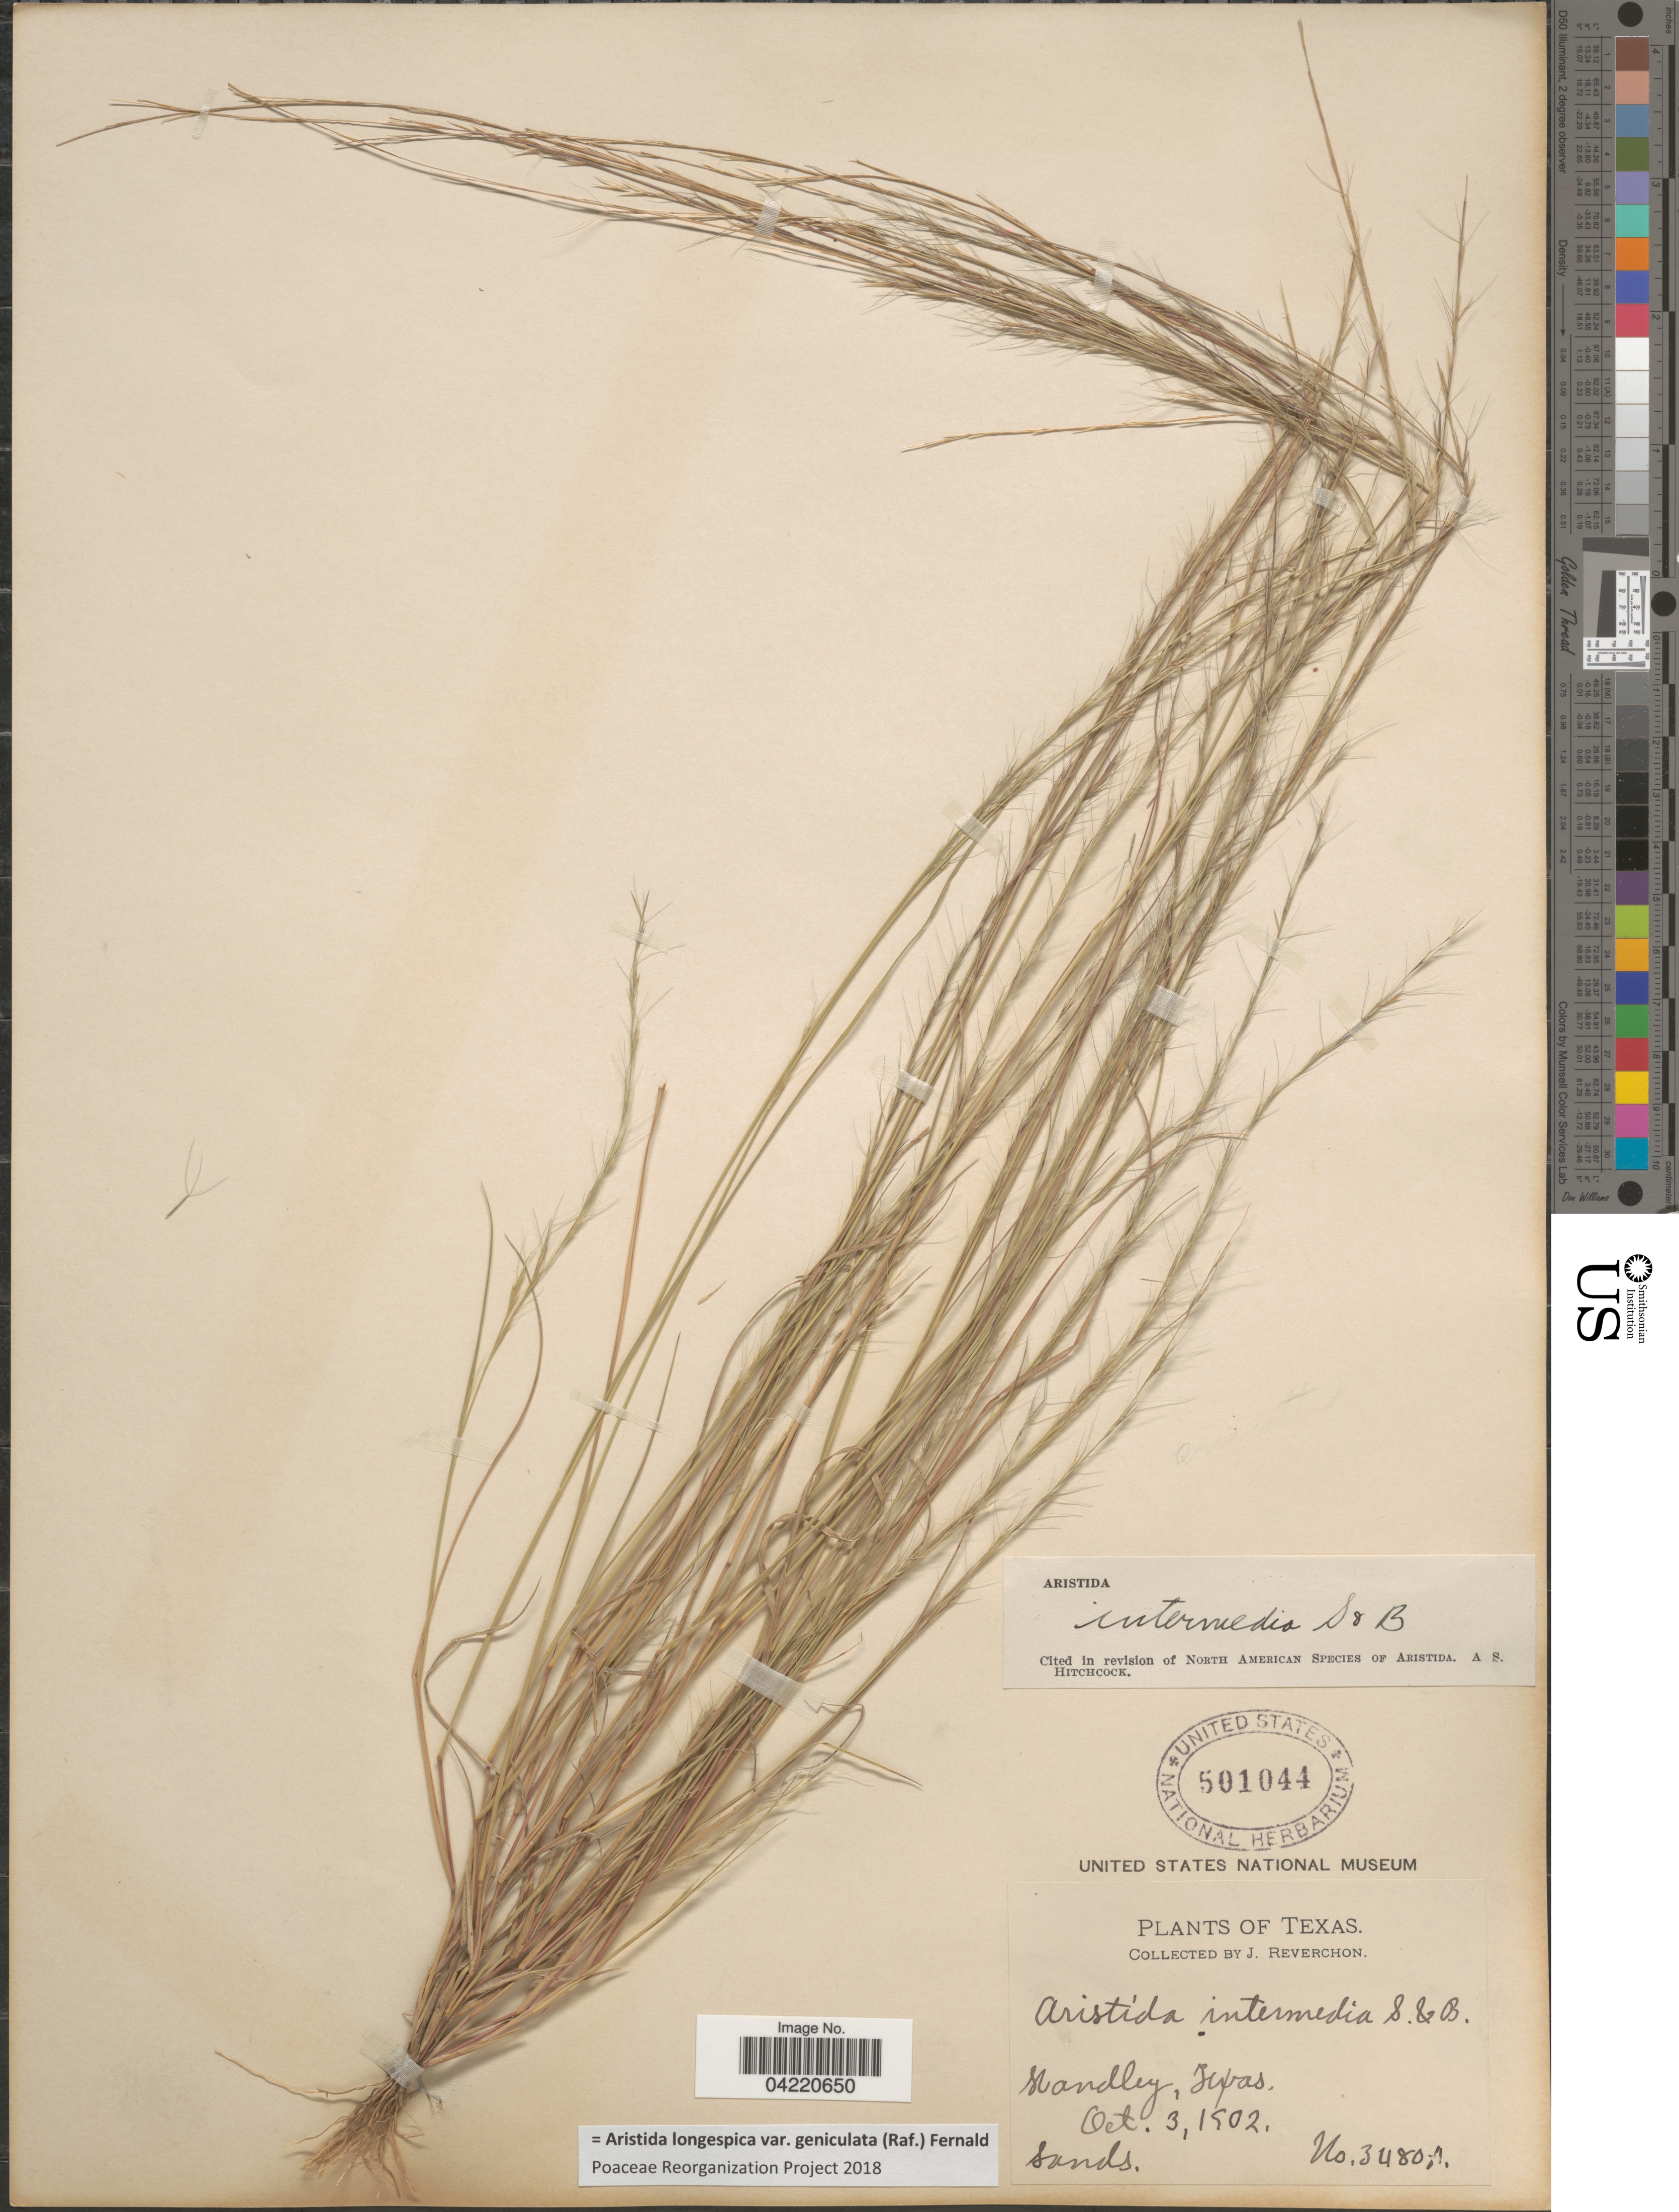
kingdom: Plantae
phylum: Tracheophyta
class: Liliopsida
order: Poales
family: Poaceae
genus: Aristida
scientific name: Aristida longespica var. geniculata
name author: (Raf.) Fernald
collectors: J. Reverchon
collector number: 3480A*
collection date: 1902-10-03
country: United States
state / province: Texas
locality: Handley.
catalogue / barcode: US 501044